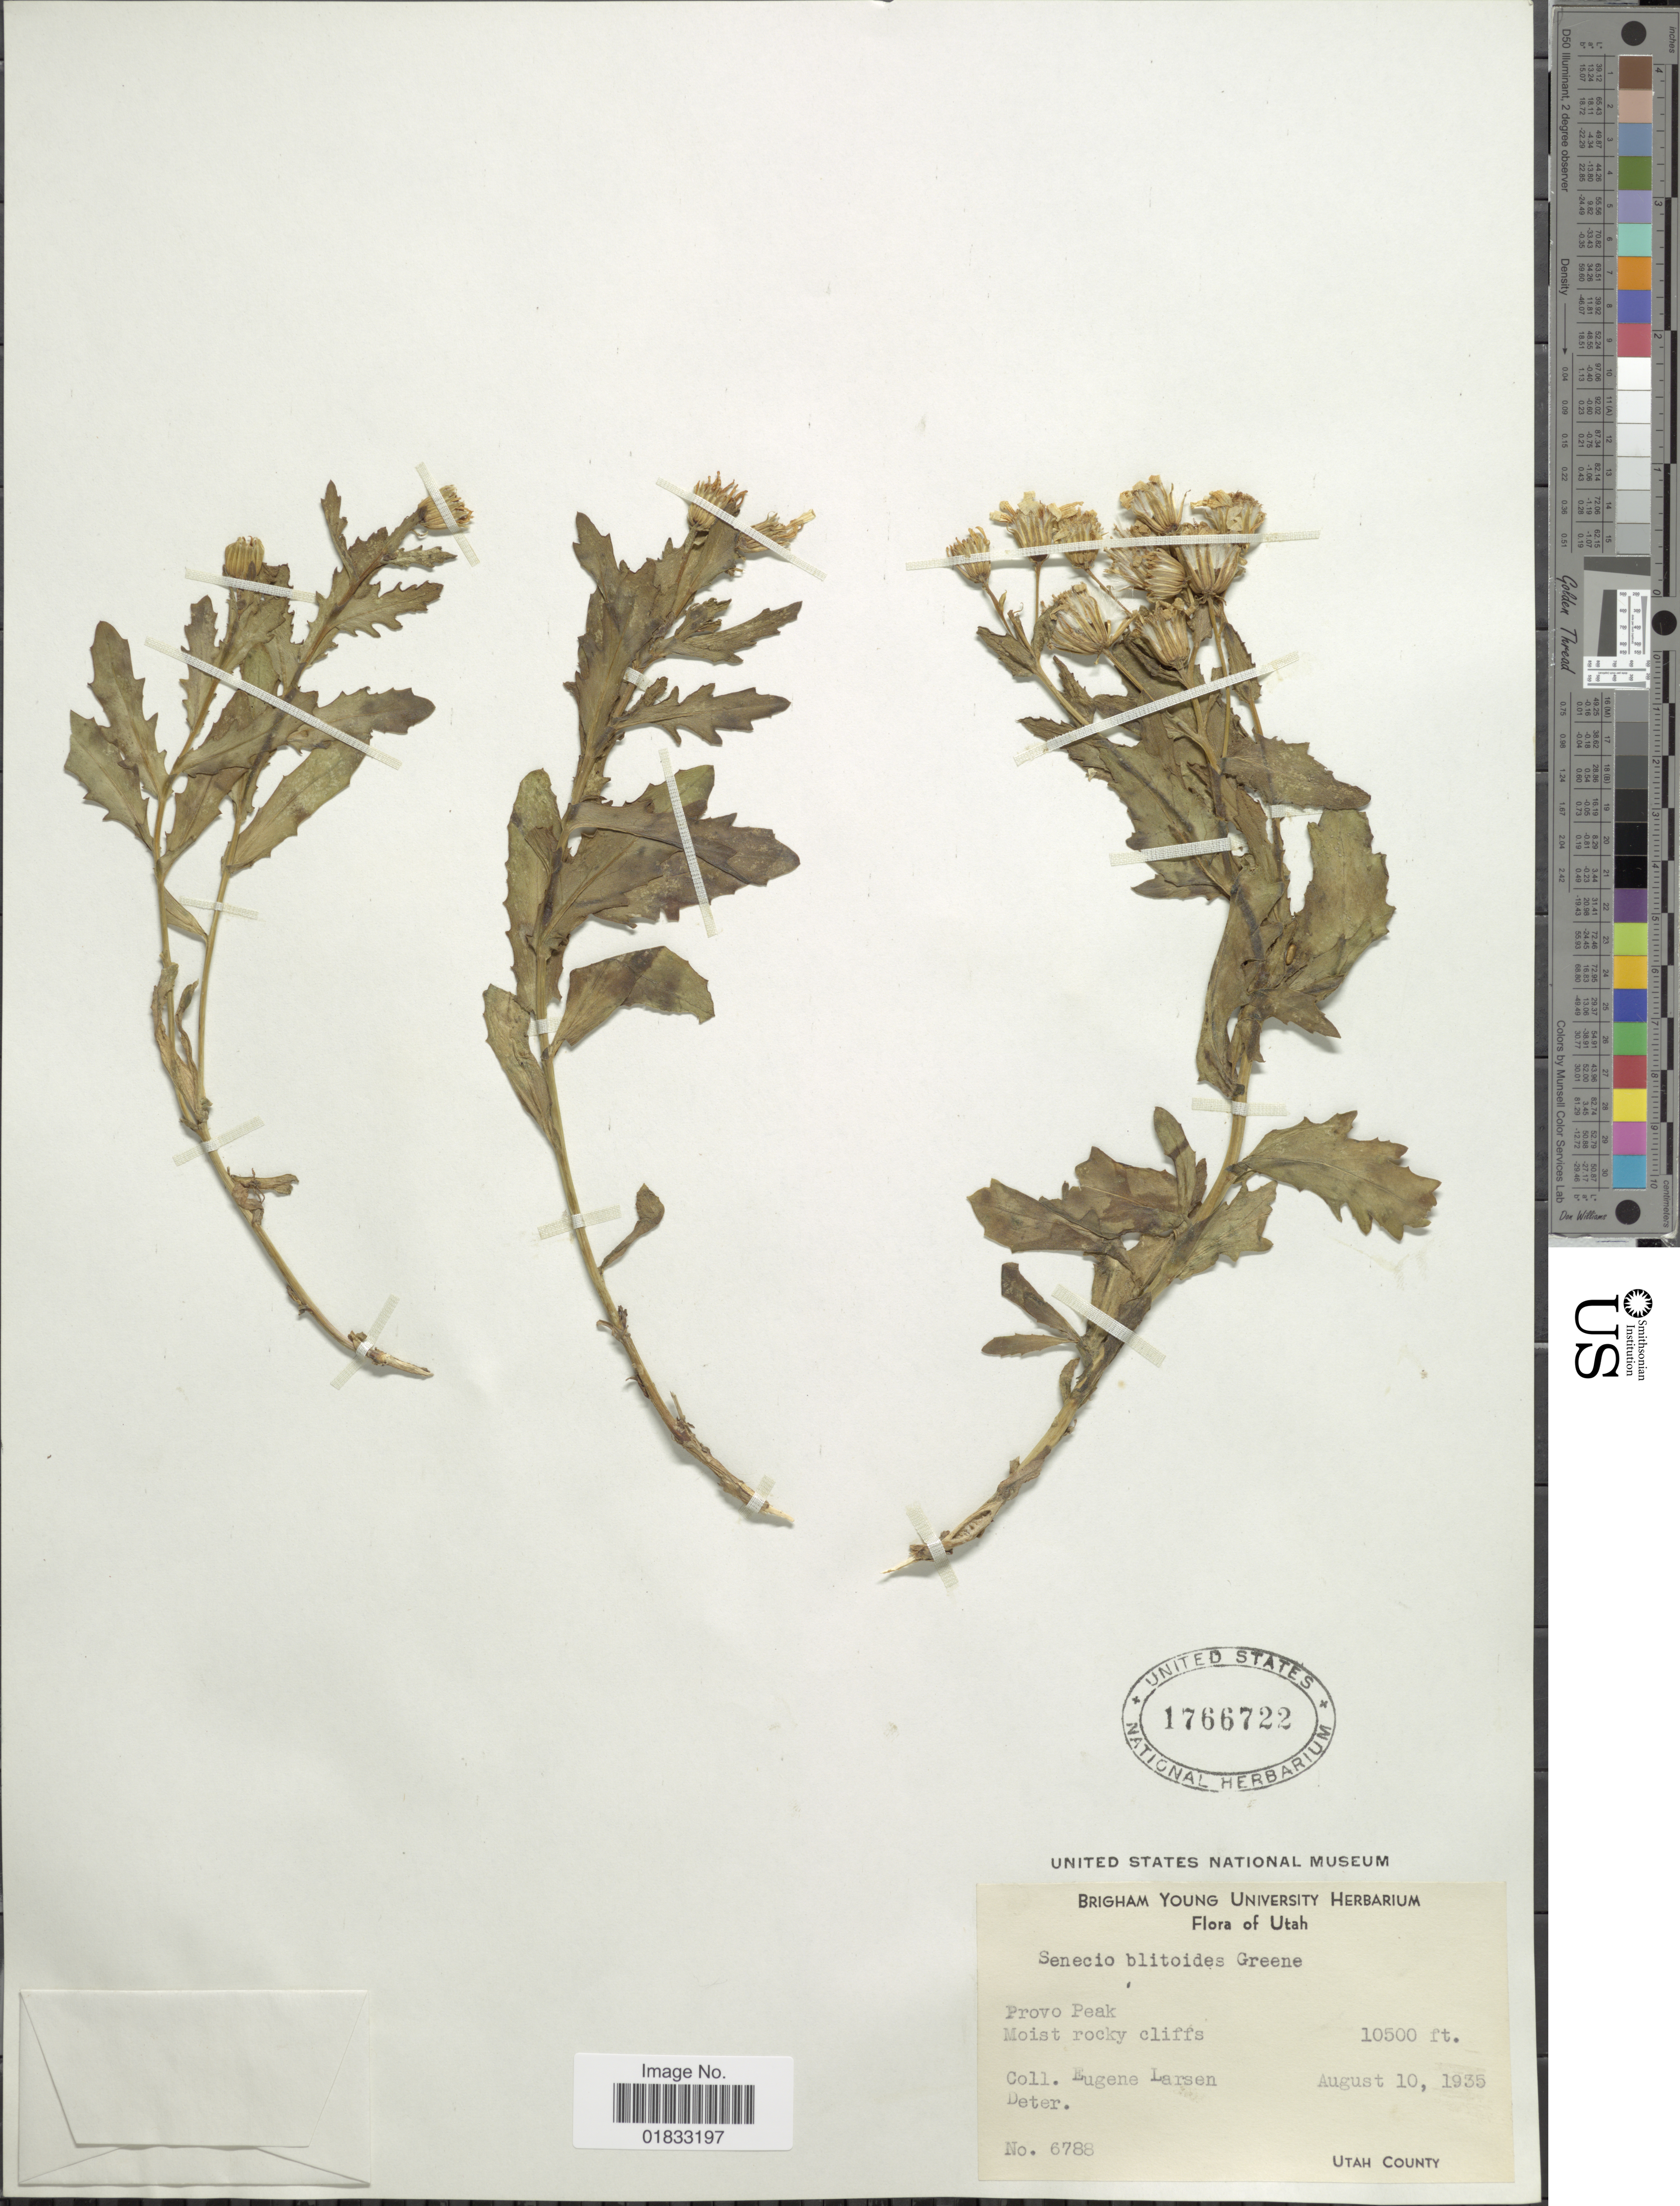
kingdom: Plantae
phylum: Tracheophyta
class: Magnoliopsida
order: Asterales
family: Asteraceae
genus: Senecio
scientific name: Senecio fremontii var. blitoides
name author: (Greene) Cronq.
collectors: E. Larsen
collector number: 6788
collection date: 1935-08-10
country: United States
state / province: Utah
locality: Provo Peak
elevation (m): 3200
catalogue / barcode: US 1766722